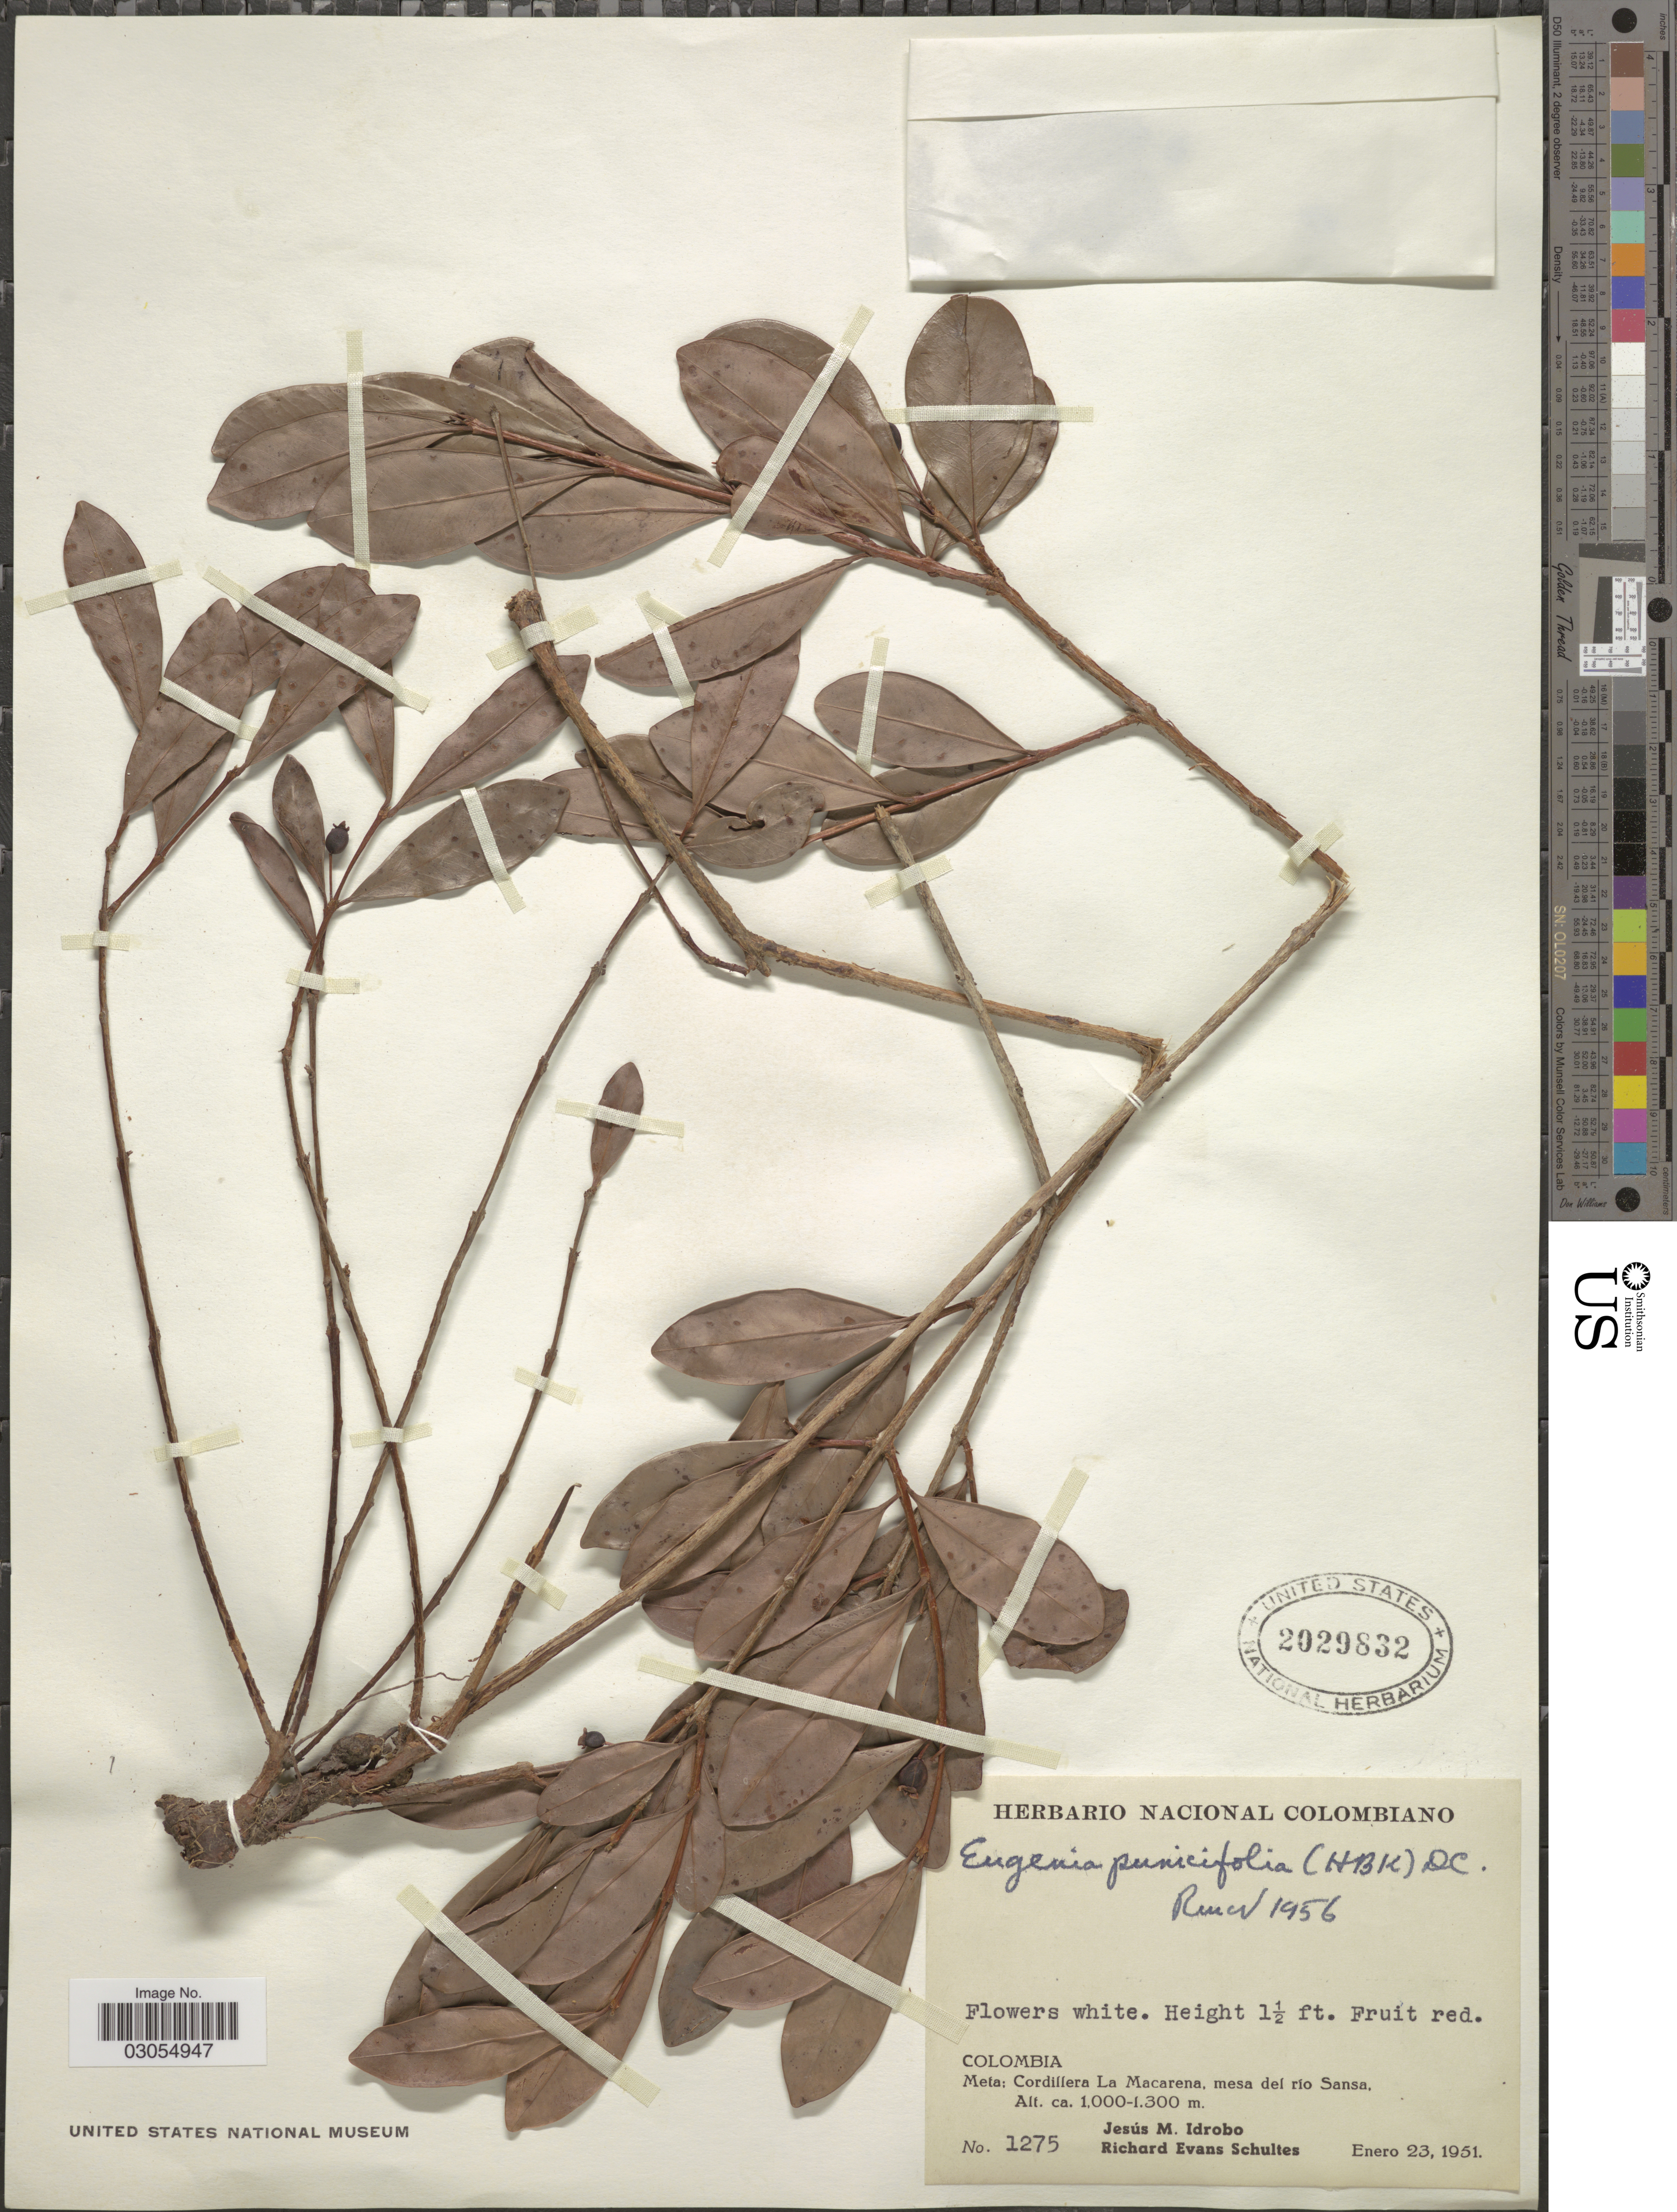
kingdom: Plantae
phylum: Tracheophyta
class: Magnoliopsida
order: Myrtales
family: Myrtaceae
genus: Eugenia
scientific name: Eugenia punicifolia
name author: (Kunth) DC.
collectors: J. M. Idrobo & R. E. Schultes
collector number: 1275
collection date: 1951-01-23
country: Colombia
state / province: Meta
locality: Cordillera La Macarena, mesa del río Sansa.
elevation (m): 1000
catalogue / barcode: US 2029832